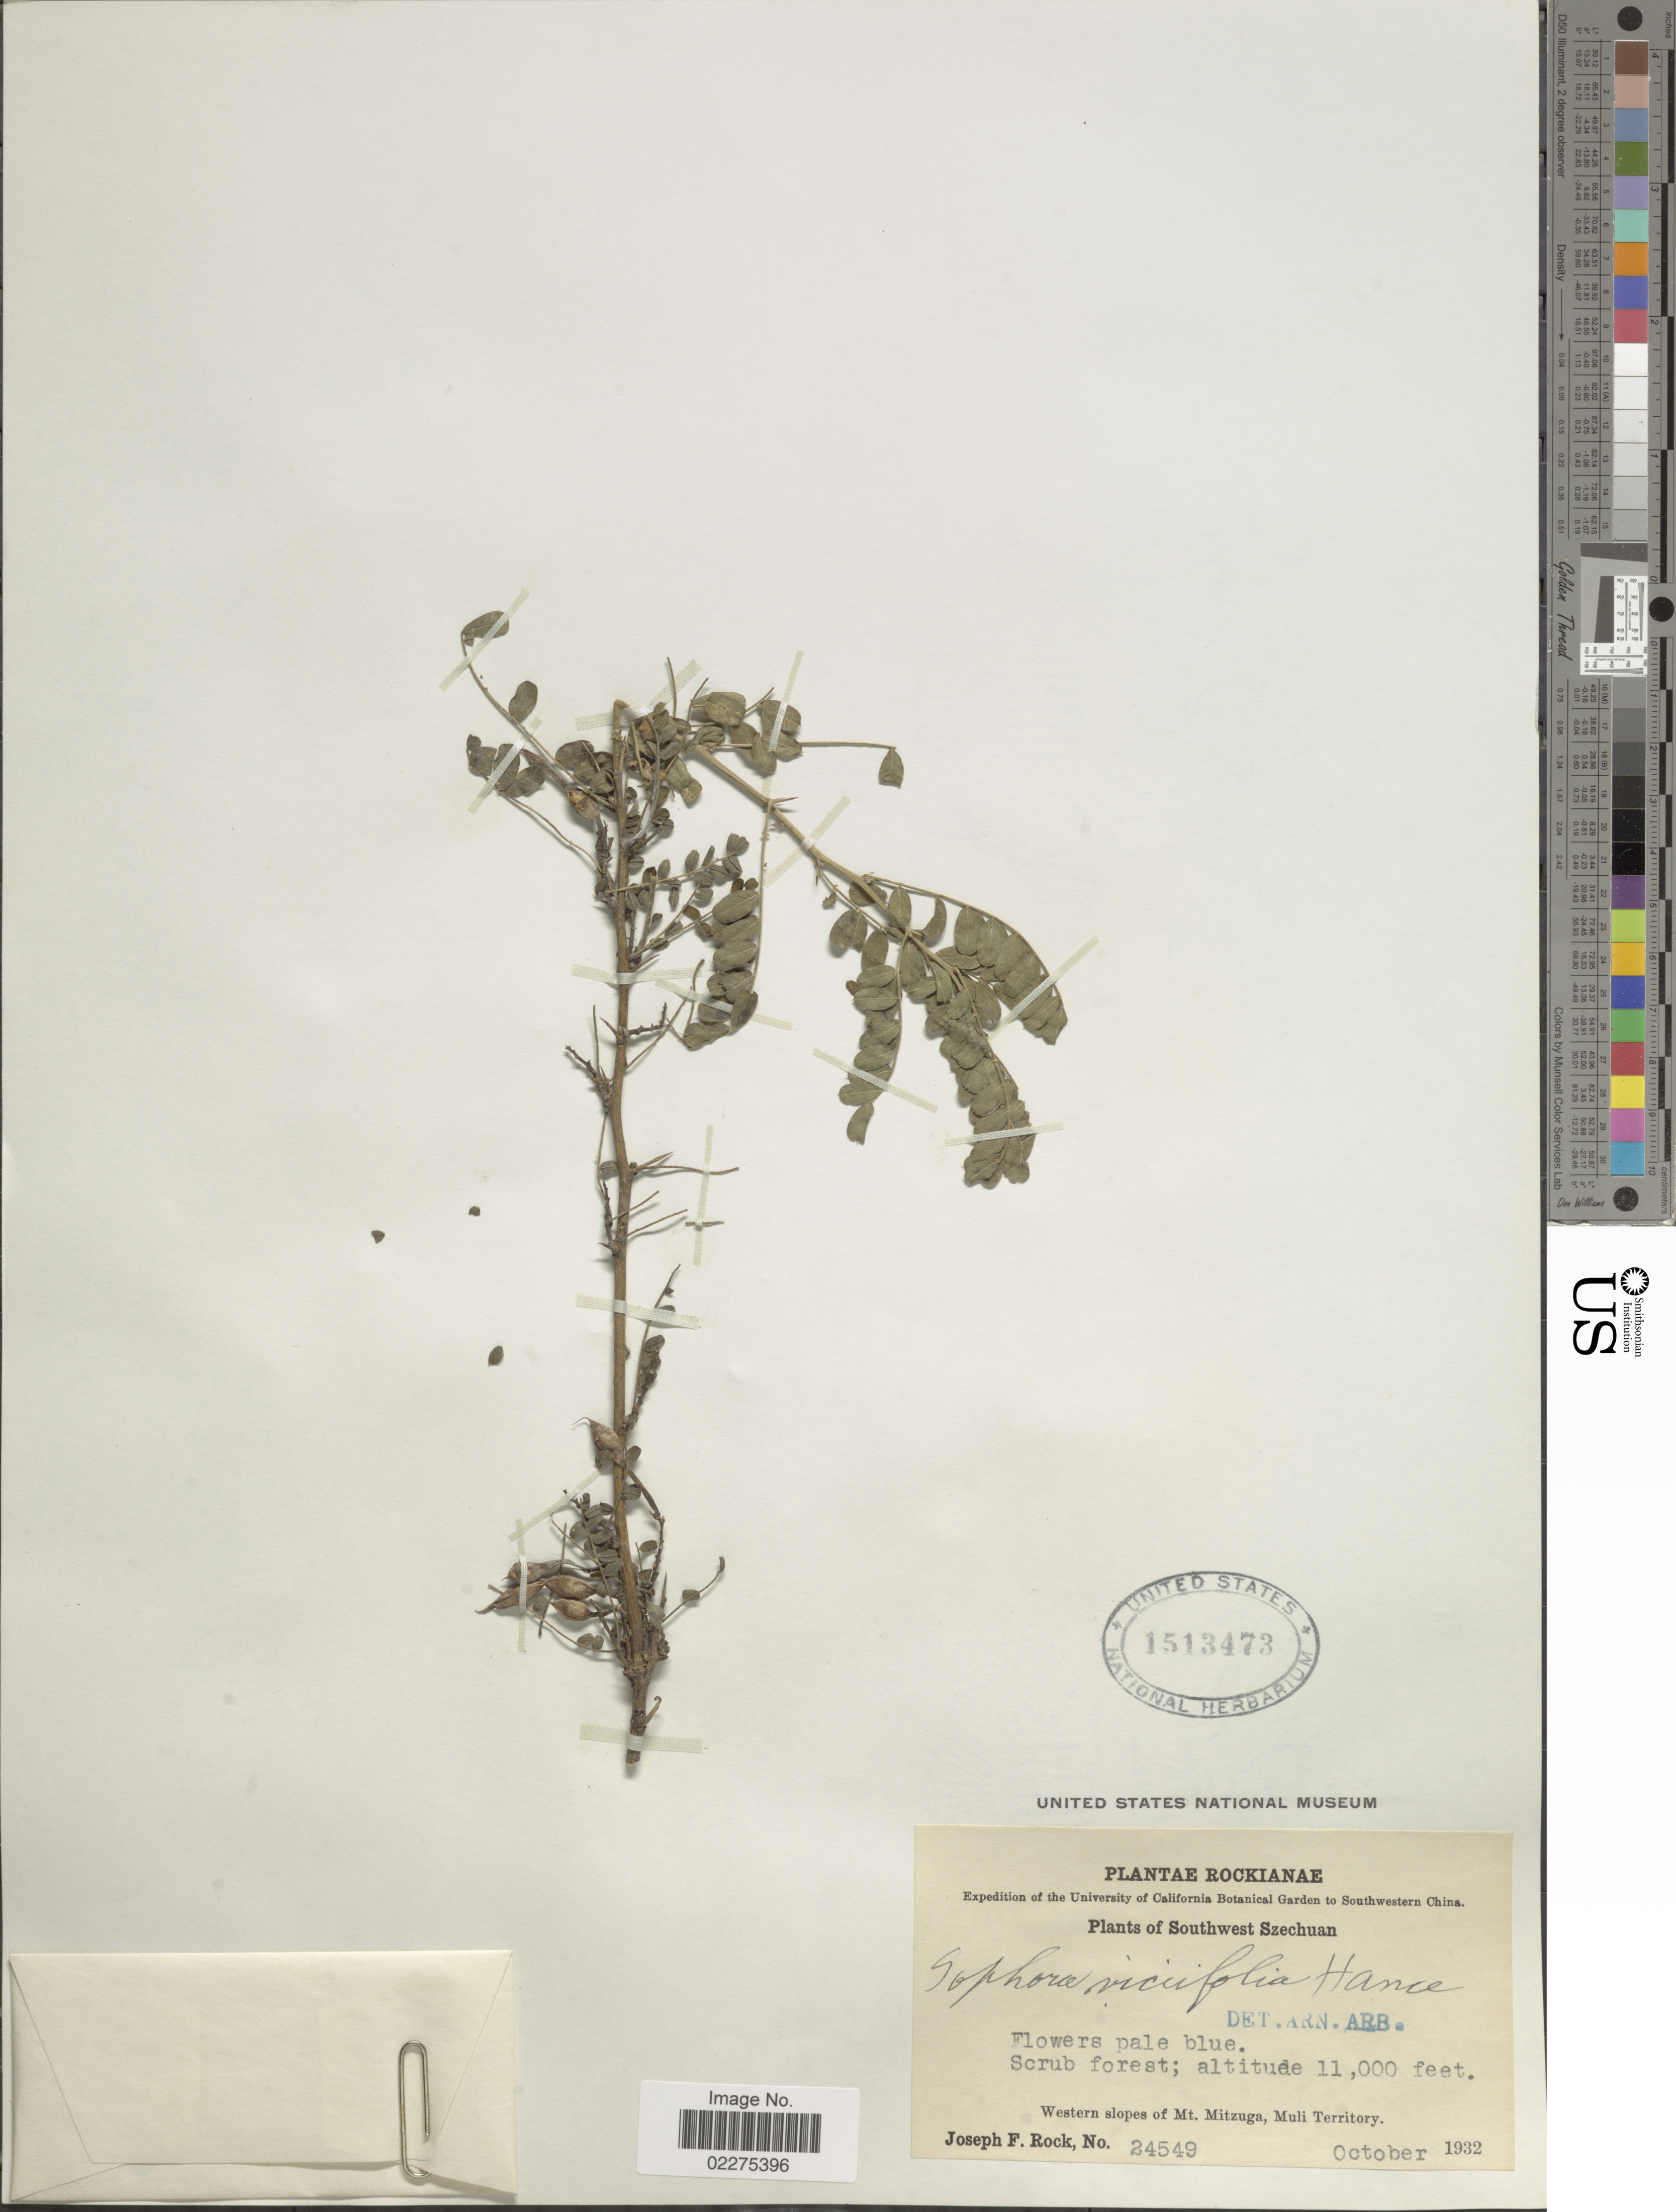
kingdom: Plantae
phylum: Tracheophyta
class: Magnoliopsida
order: Fabales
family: Fabaceae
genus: Sophora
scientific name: Sophora davidii var. davidii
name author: (Franch.) Skeels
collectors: J. F. Rock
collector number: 24549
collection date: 1932-10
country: China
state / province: Sichuan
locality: Southwest Szechuan. Western slopes of Mt. Mitzuga, Muli Territoryd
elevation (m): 3353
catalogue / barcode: US 1513473